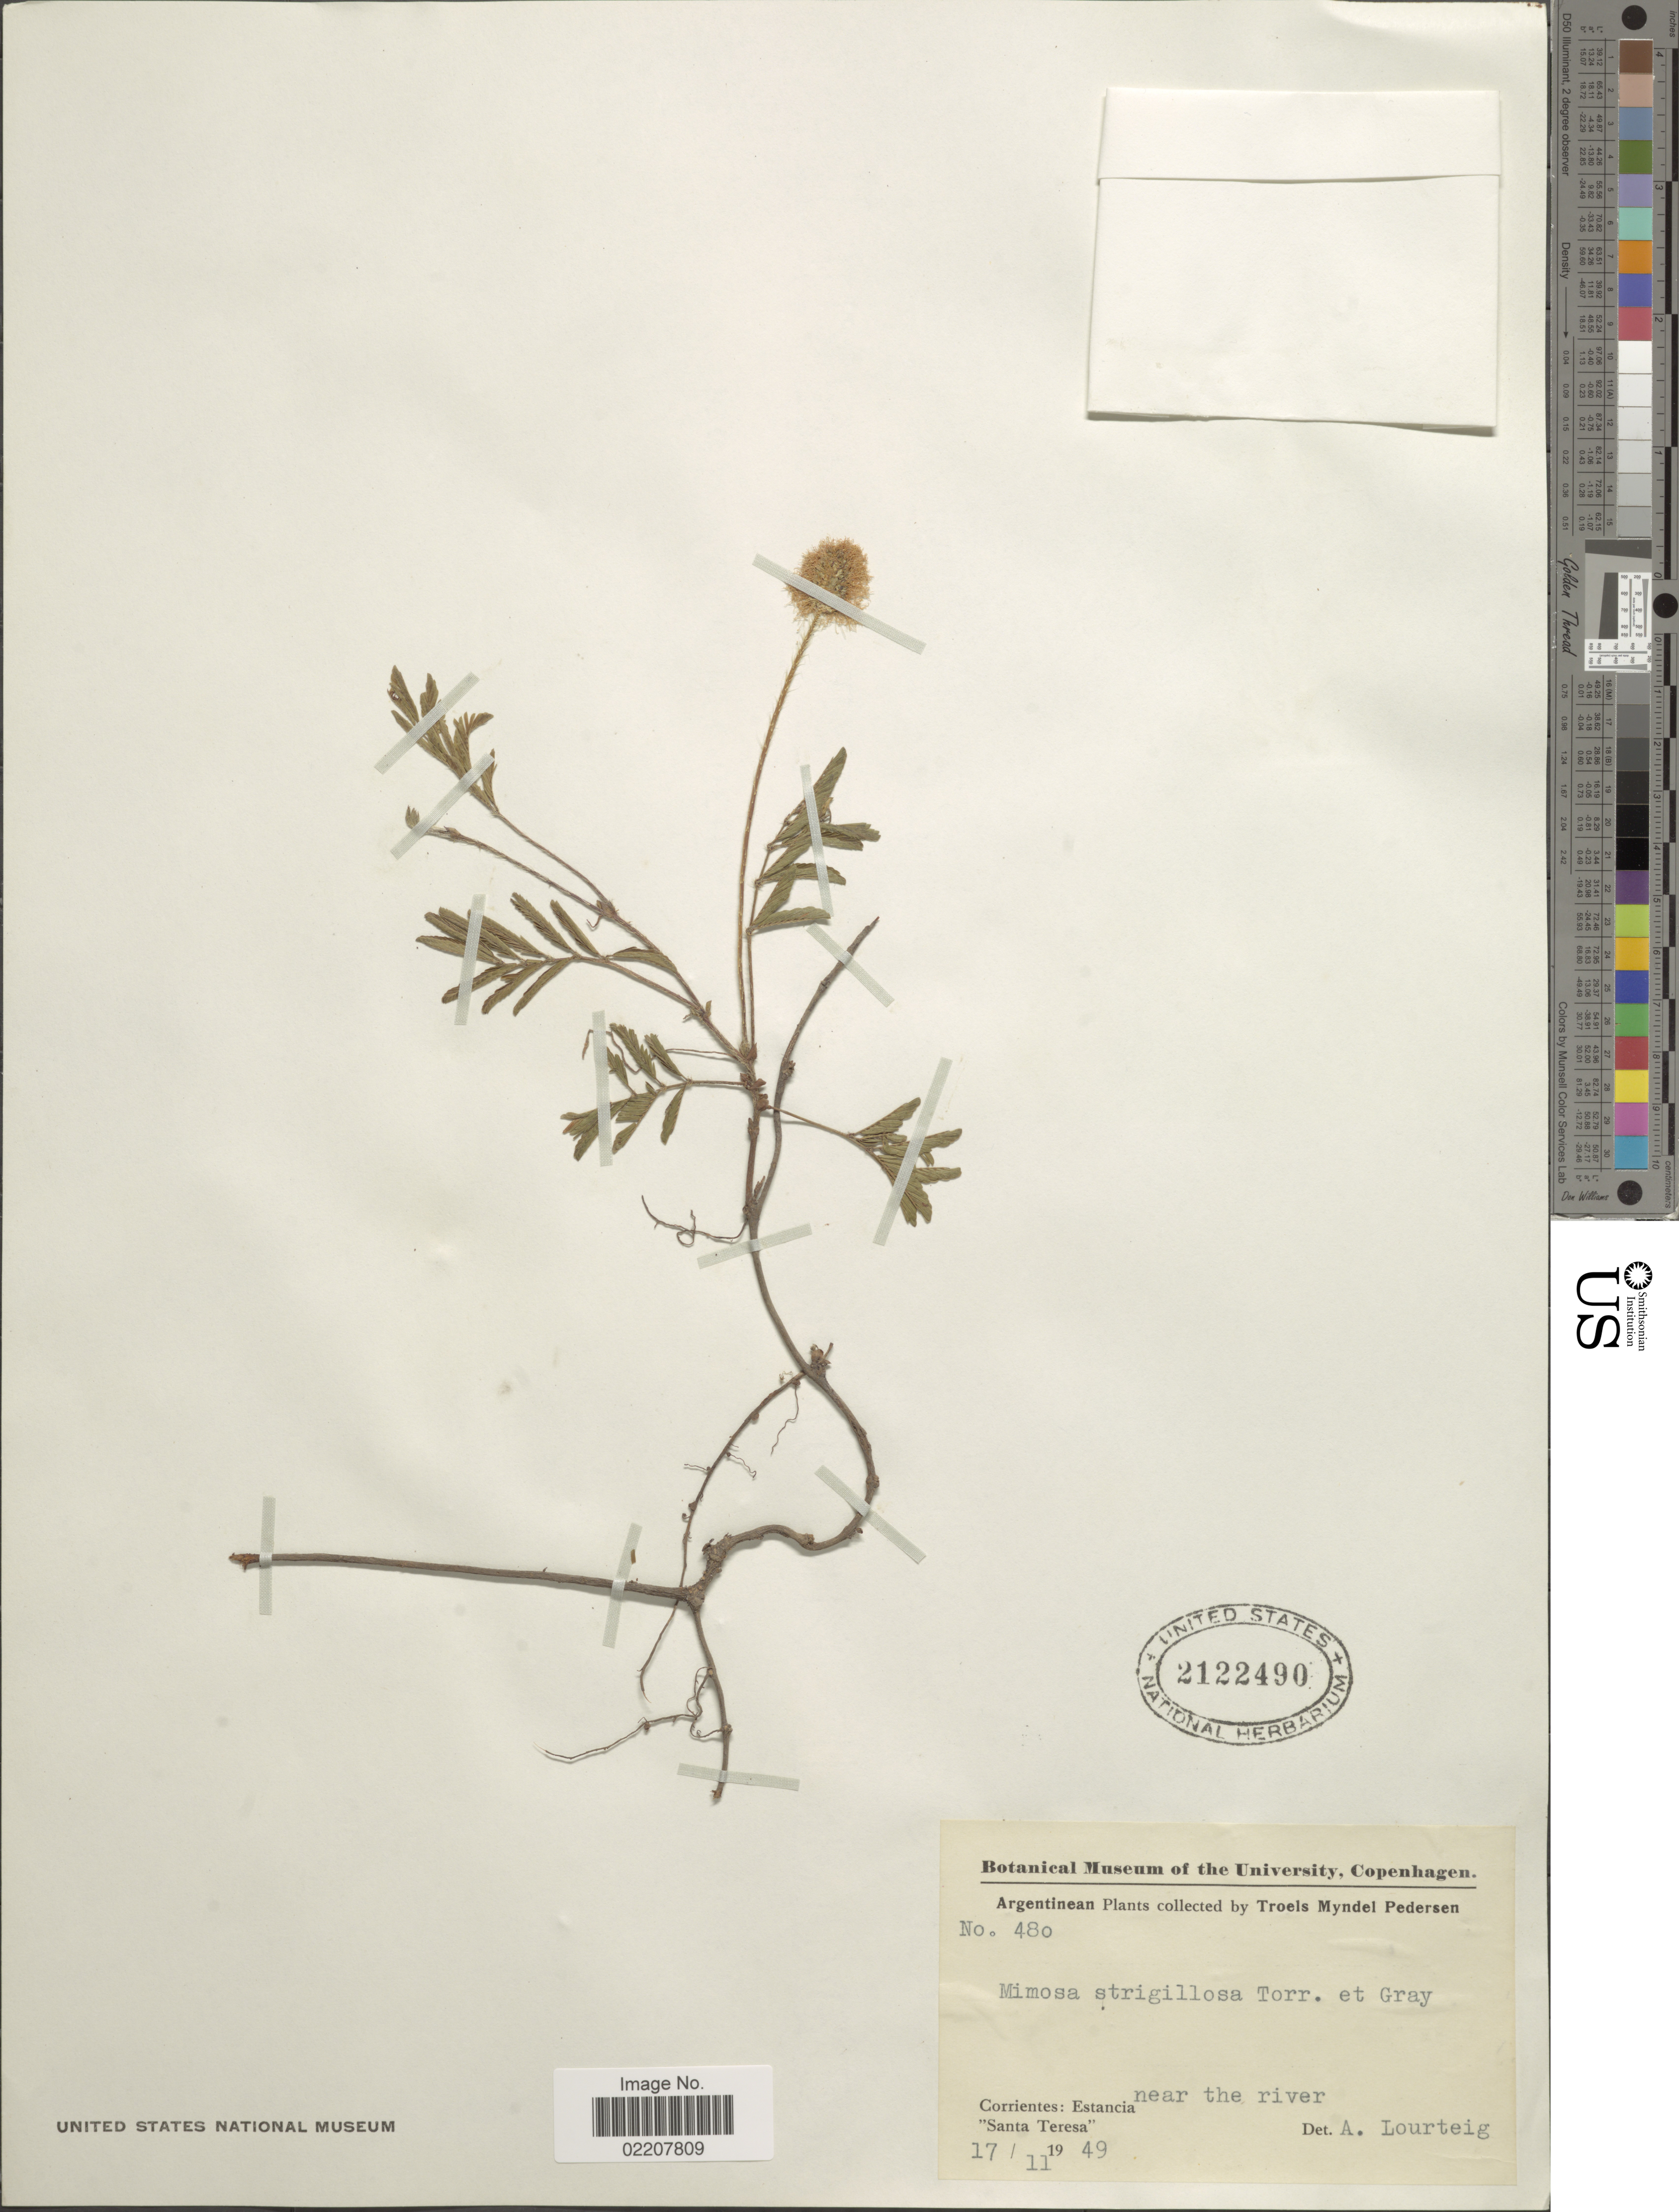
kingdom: Plantae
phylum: Tracheophyta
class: Magnoliopsida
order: Fabales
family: Fabaceae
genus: Mimosa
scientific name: Mimosa strigillosa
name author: Torr. & A. Gray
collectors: T. Pederson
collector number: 480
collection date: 1949-11-17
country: Argentina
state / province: Corrientes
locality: Estancia near the River, "Santa Teresa"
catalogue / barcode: US 2122490